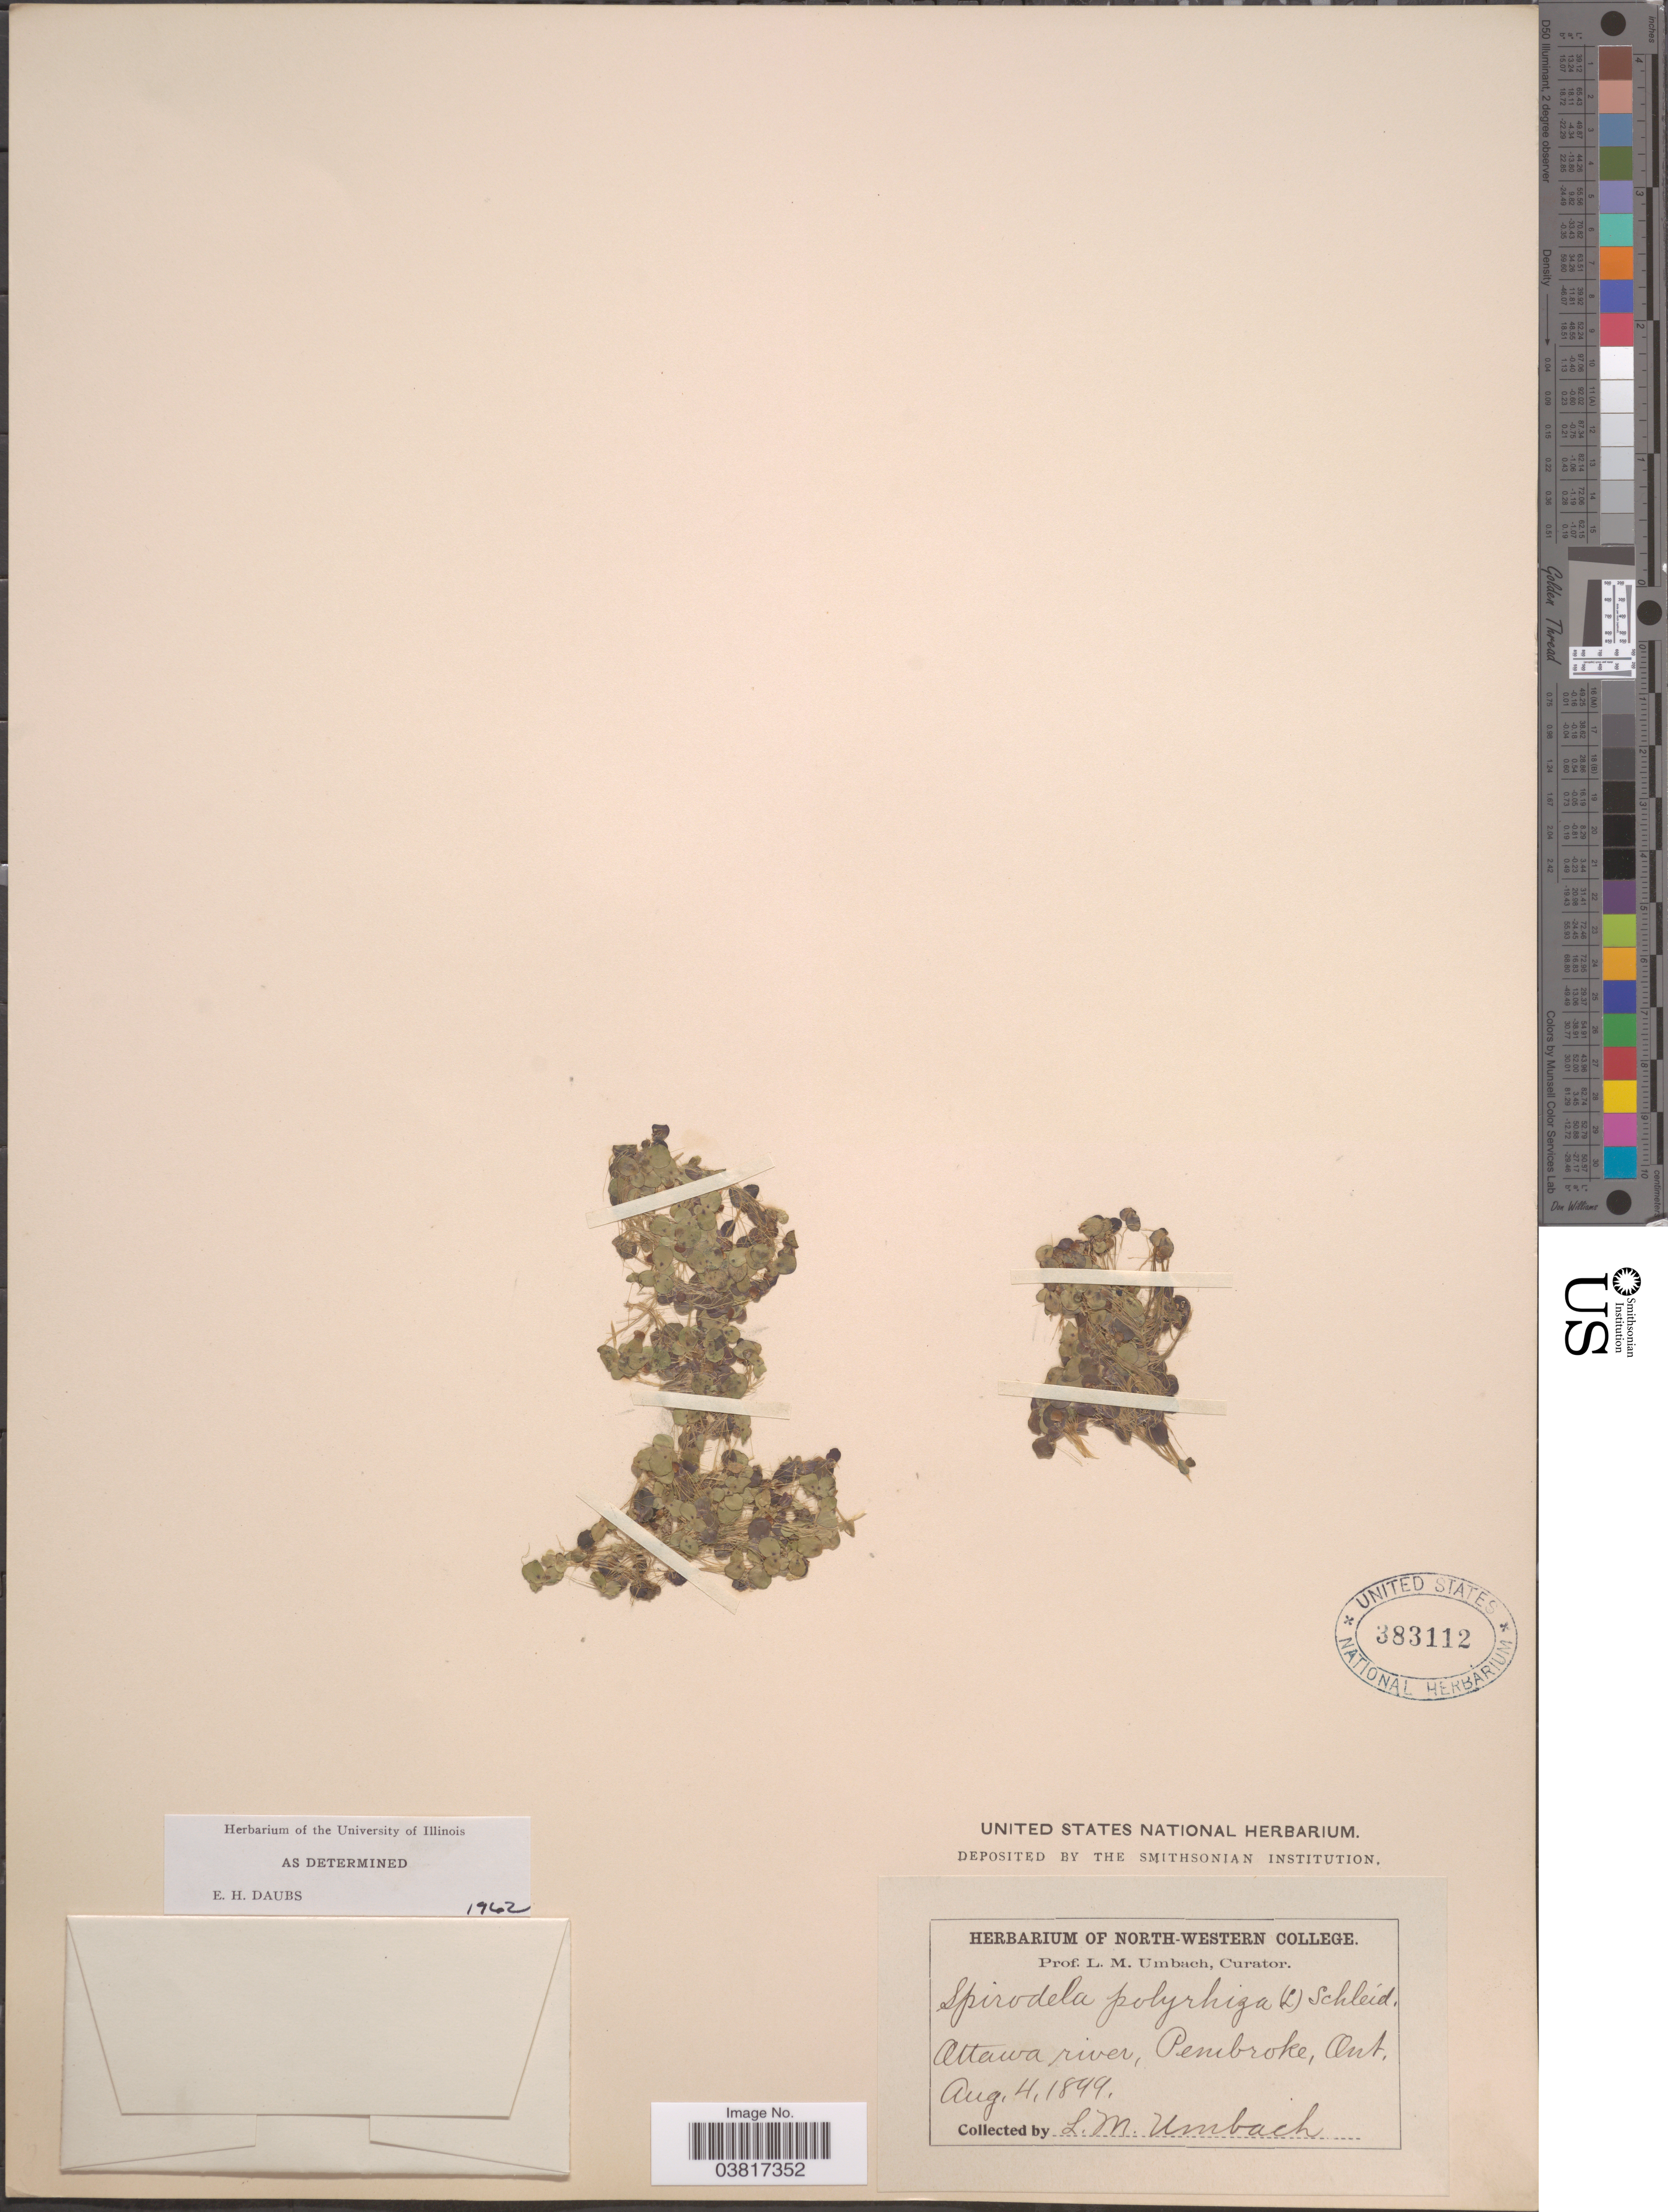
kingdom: Plantae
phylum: Tracheophyta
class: Liliopsida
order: Alismatales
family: Araceae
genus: Spirodela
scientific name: Spirodela polyrrhiza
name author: (L.) Schleid.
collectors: L. M. Umbach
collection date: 1899-08-04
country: Canada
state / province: Ontario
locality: Attawa river, Pembroke.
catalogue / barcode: US 383112